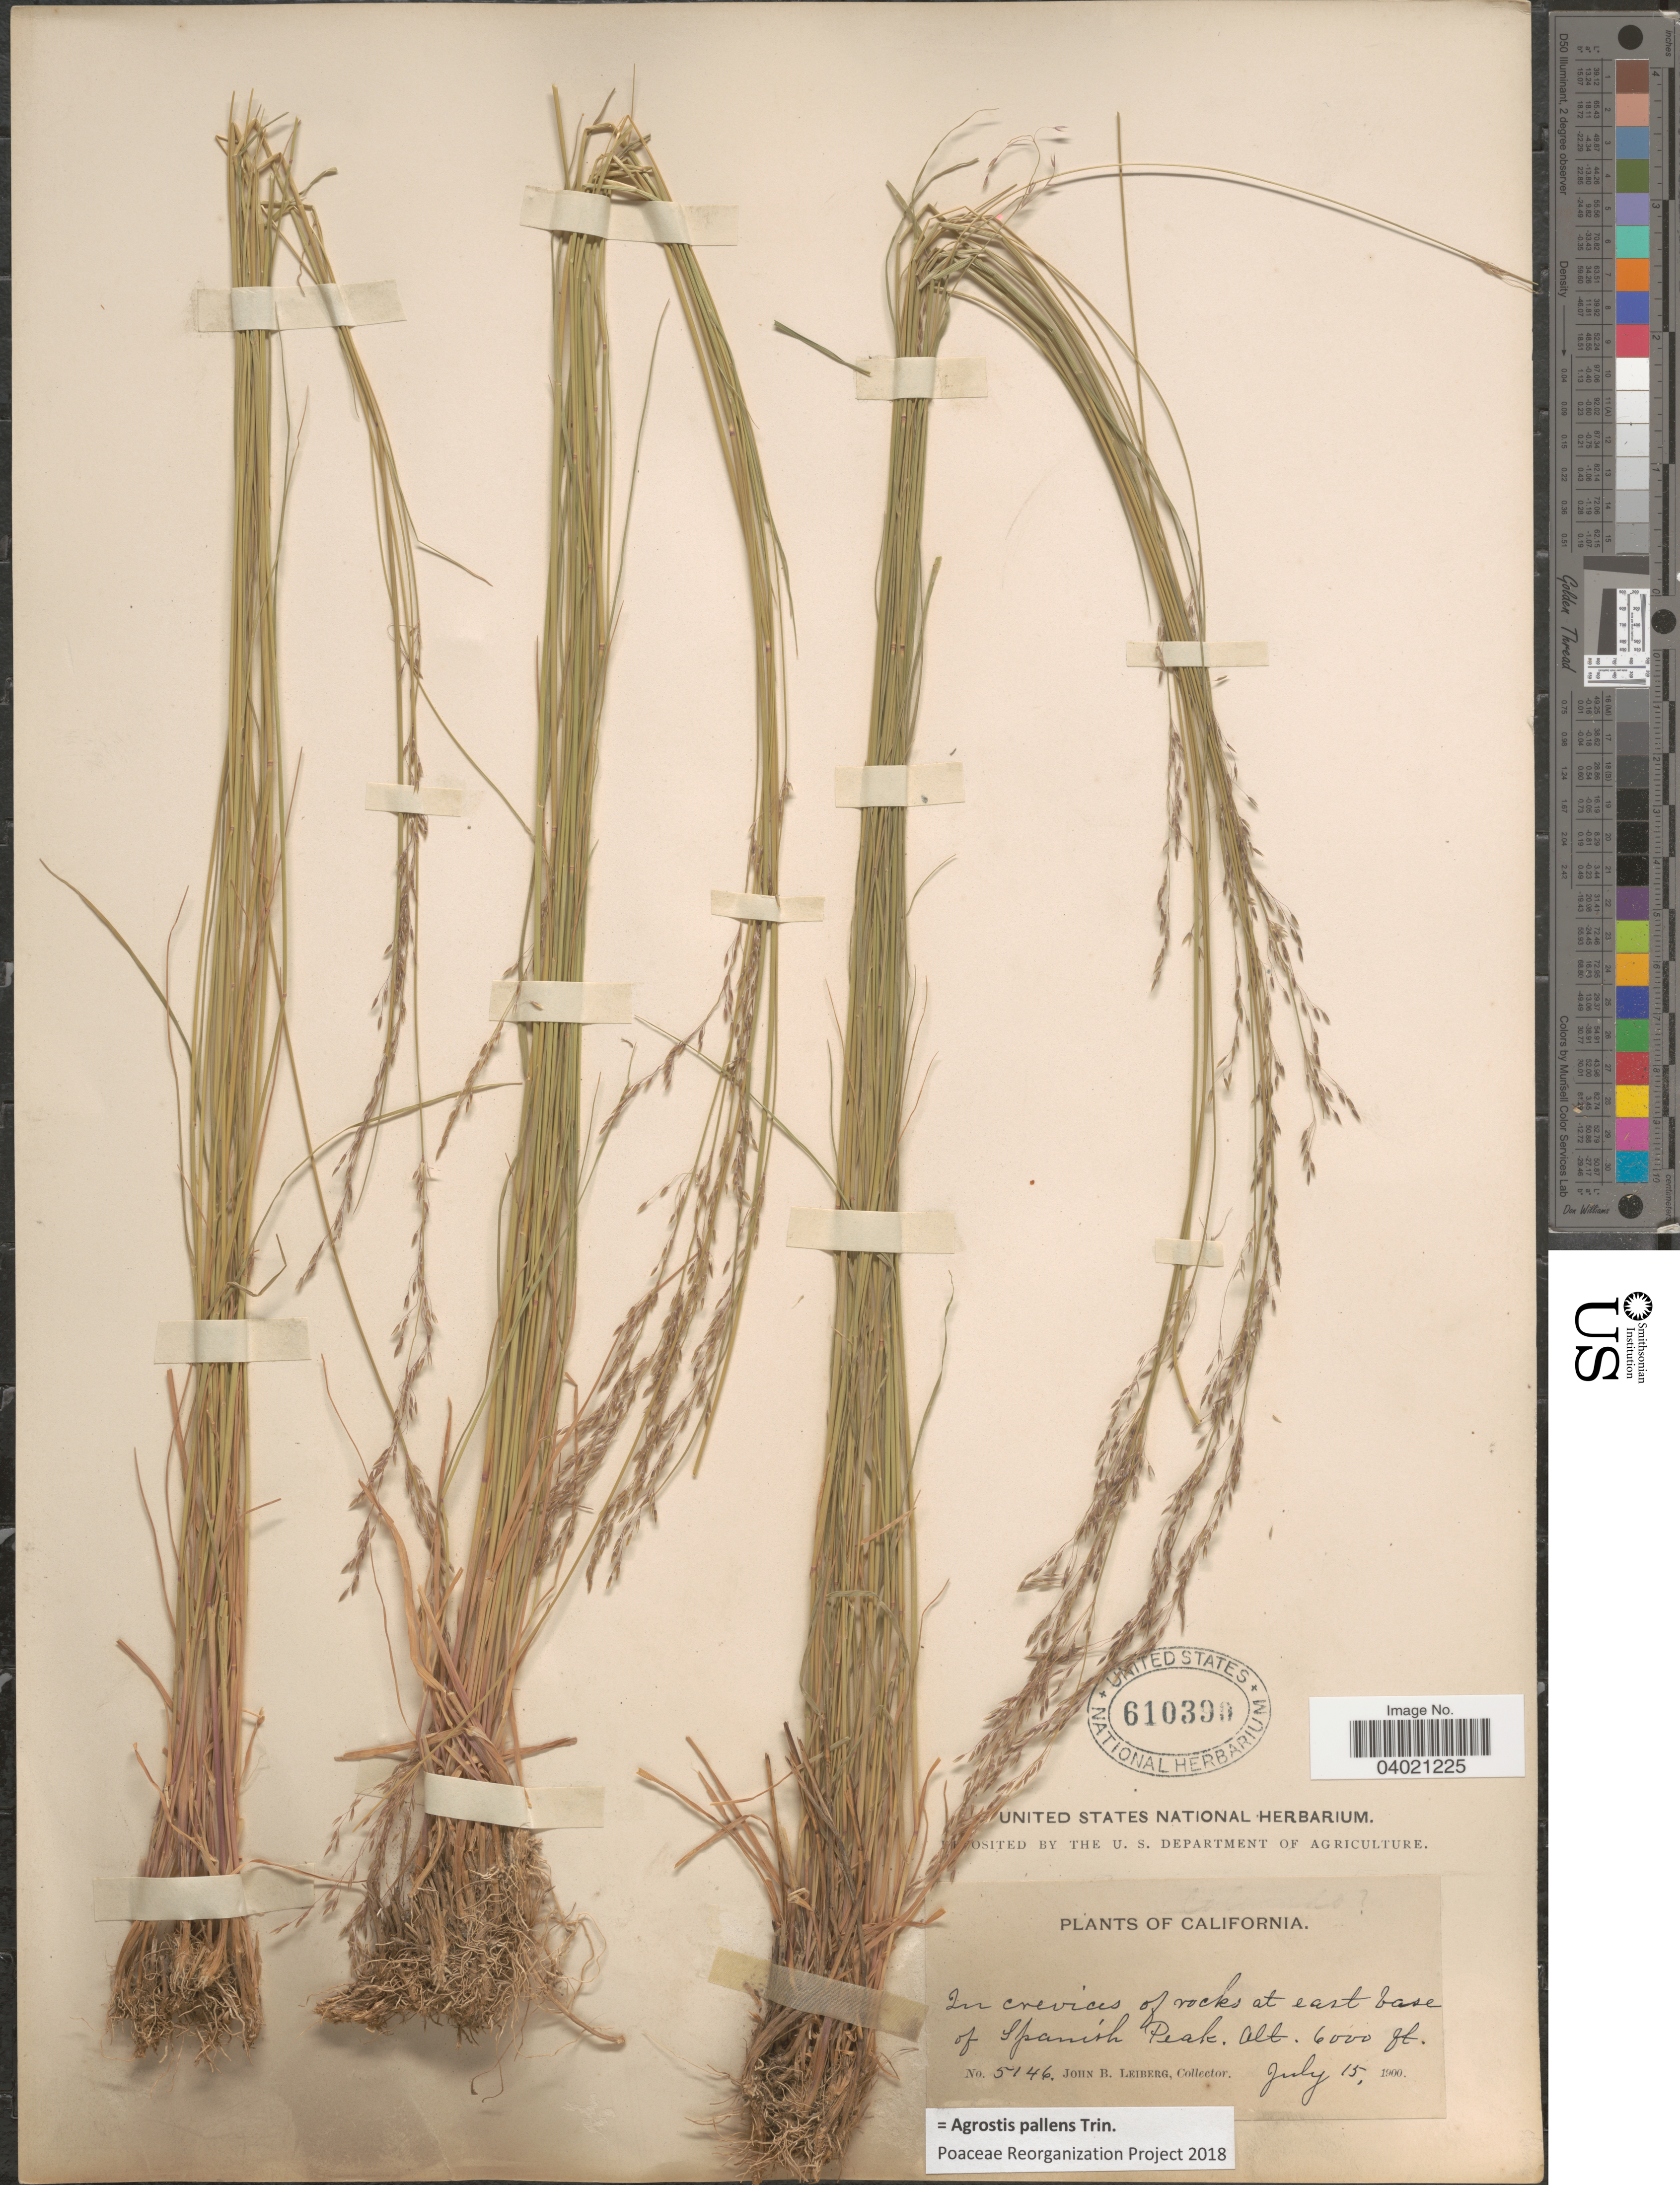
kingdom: Plantae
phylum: Tracheophyta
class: Liliopsida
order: Poales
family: Poaceae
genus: Agrostis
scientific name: Agrostis pallens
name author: Trin.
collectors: J. B. Leiberg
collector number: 5146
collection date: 1900-07-15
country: United States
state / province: California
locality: At east base of Spanish Peak.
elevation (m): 1829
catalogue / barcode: US 610390